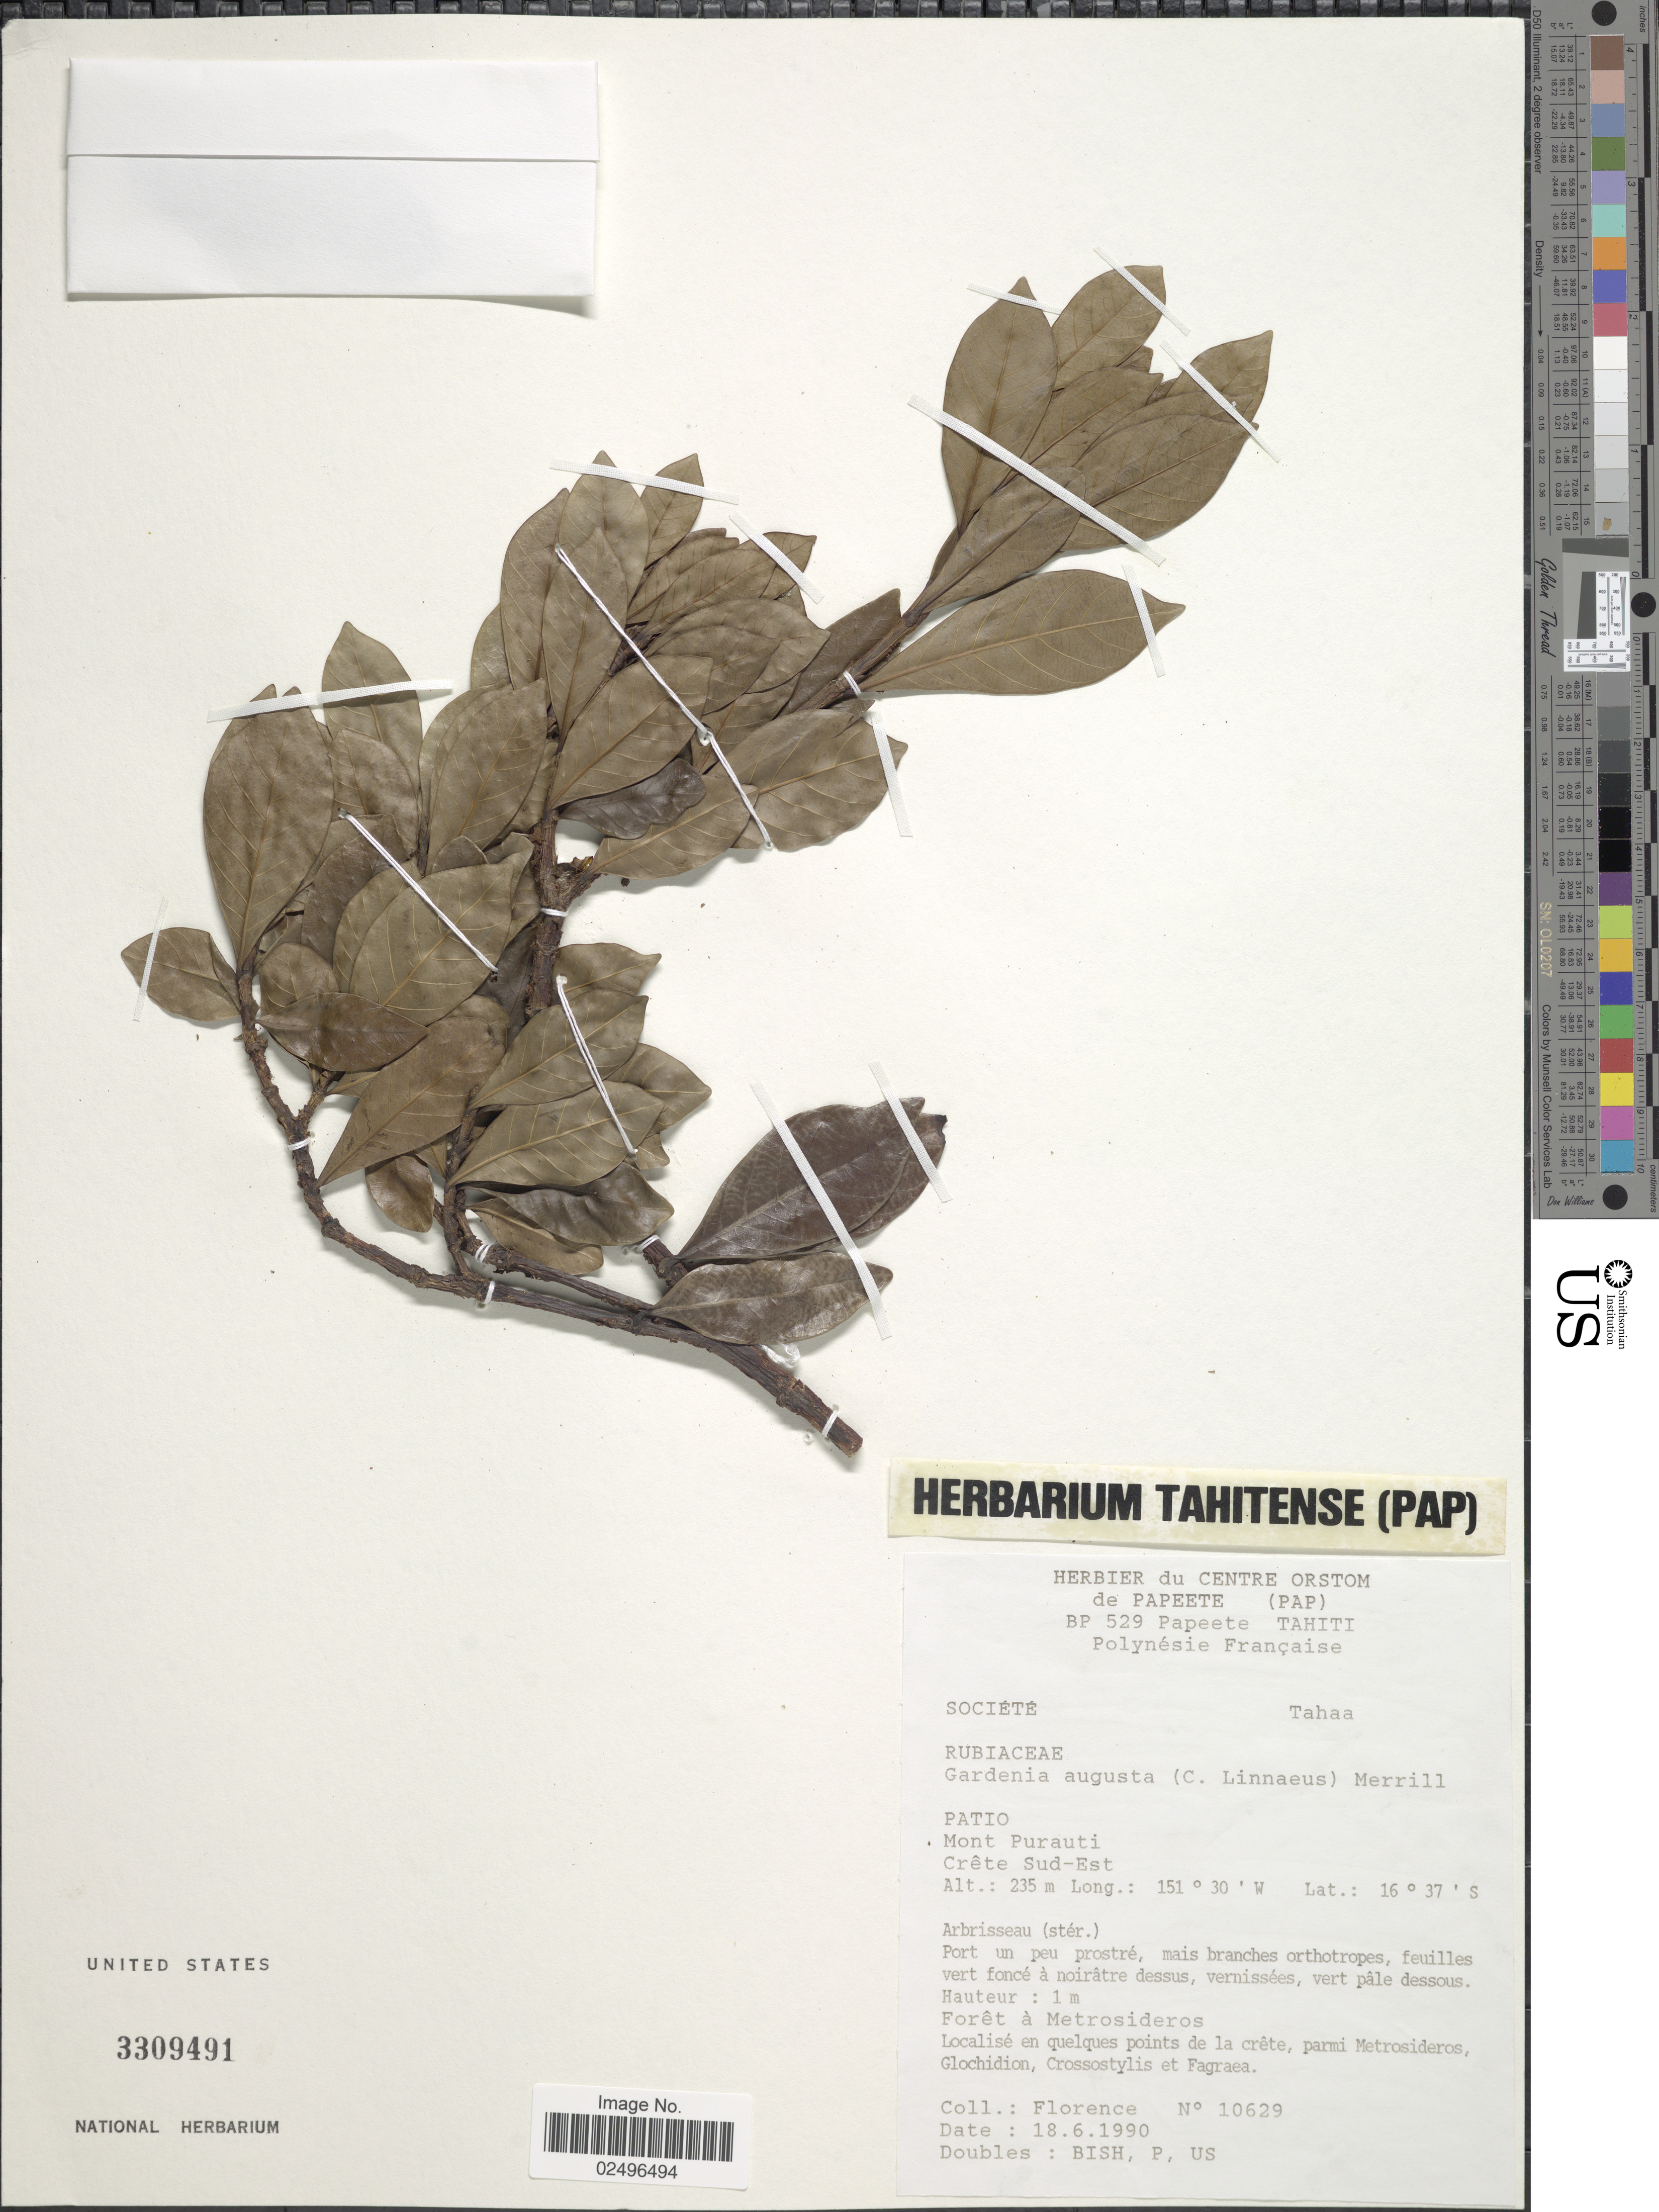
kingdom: Plantae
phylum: Tracheophyta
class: Magnoliopsida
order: Gentianales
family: Rubiaceae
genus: Gardenia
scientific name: Gardenia augusta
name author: (L.) Merr.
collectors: -. Florence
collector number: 10629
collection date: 1990-06-18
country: French Polynesia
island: Tahaa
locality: Societe, Tahaa, Patio, Mont Purauti, Crete Sud-Est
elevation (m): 235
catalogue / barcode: US 3309491